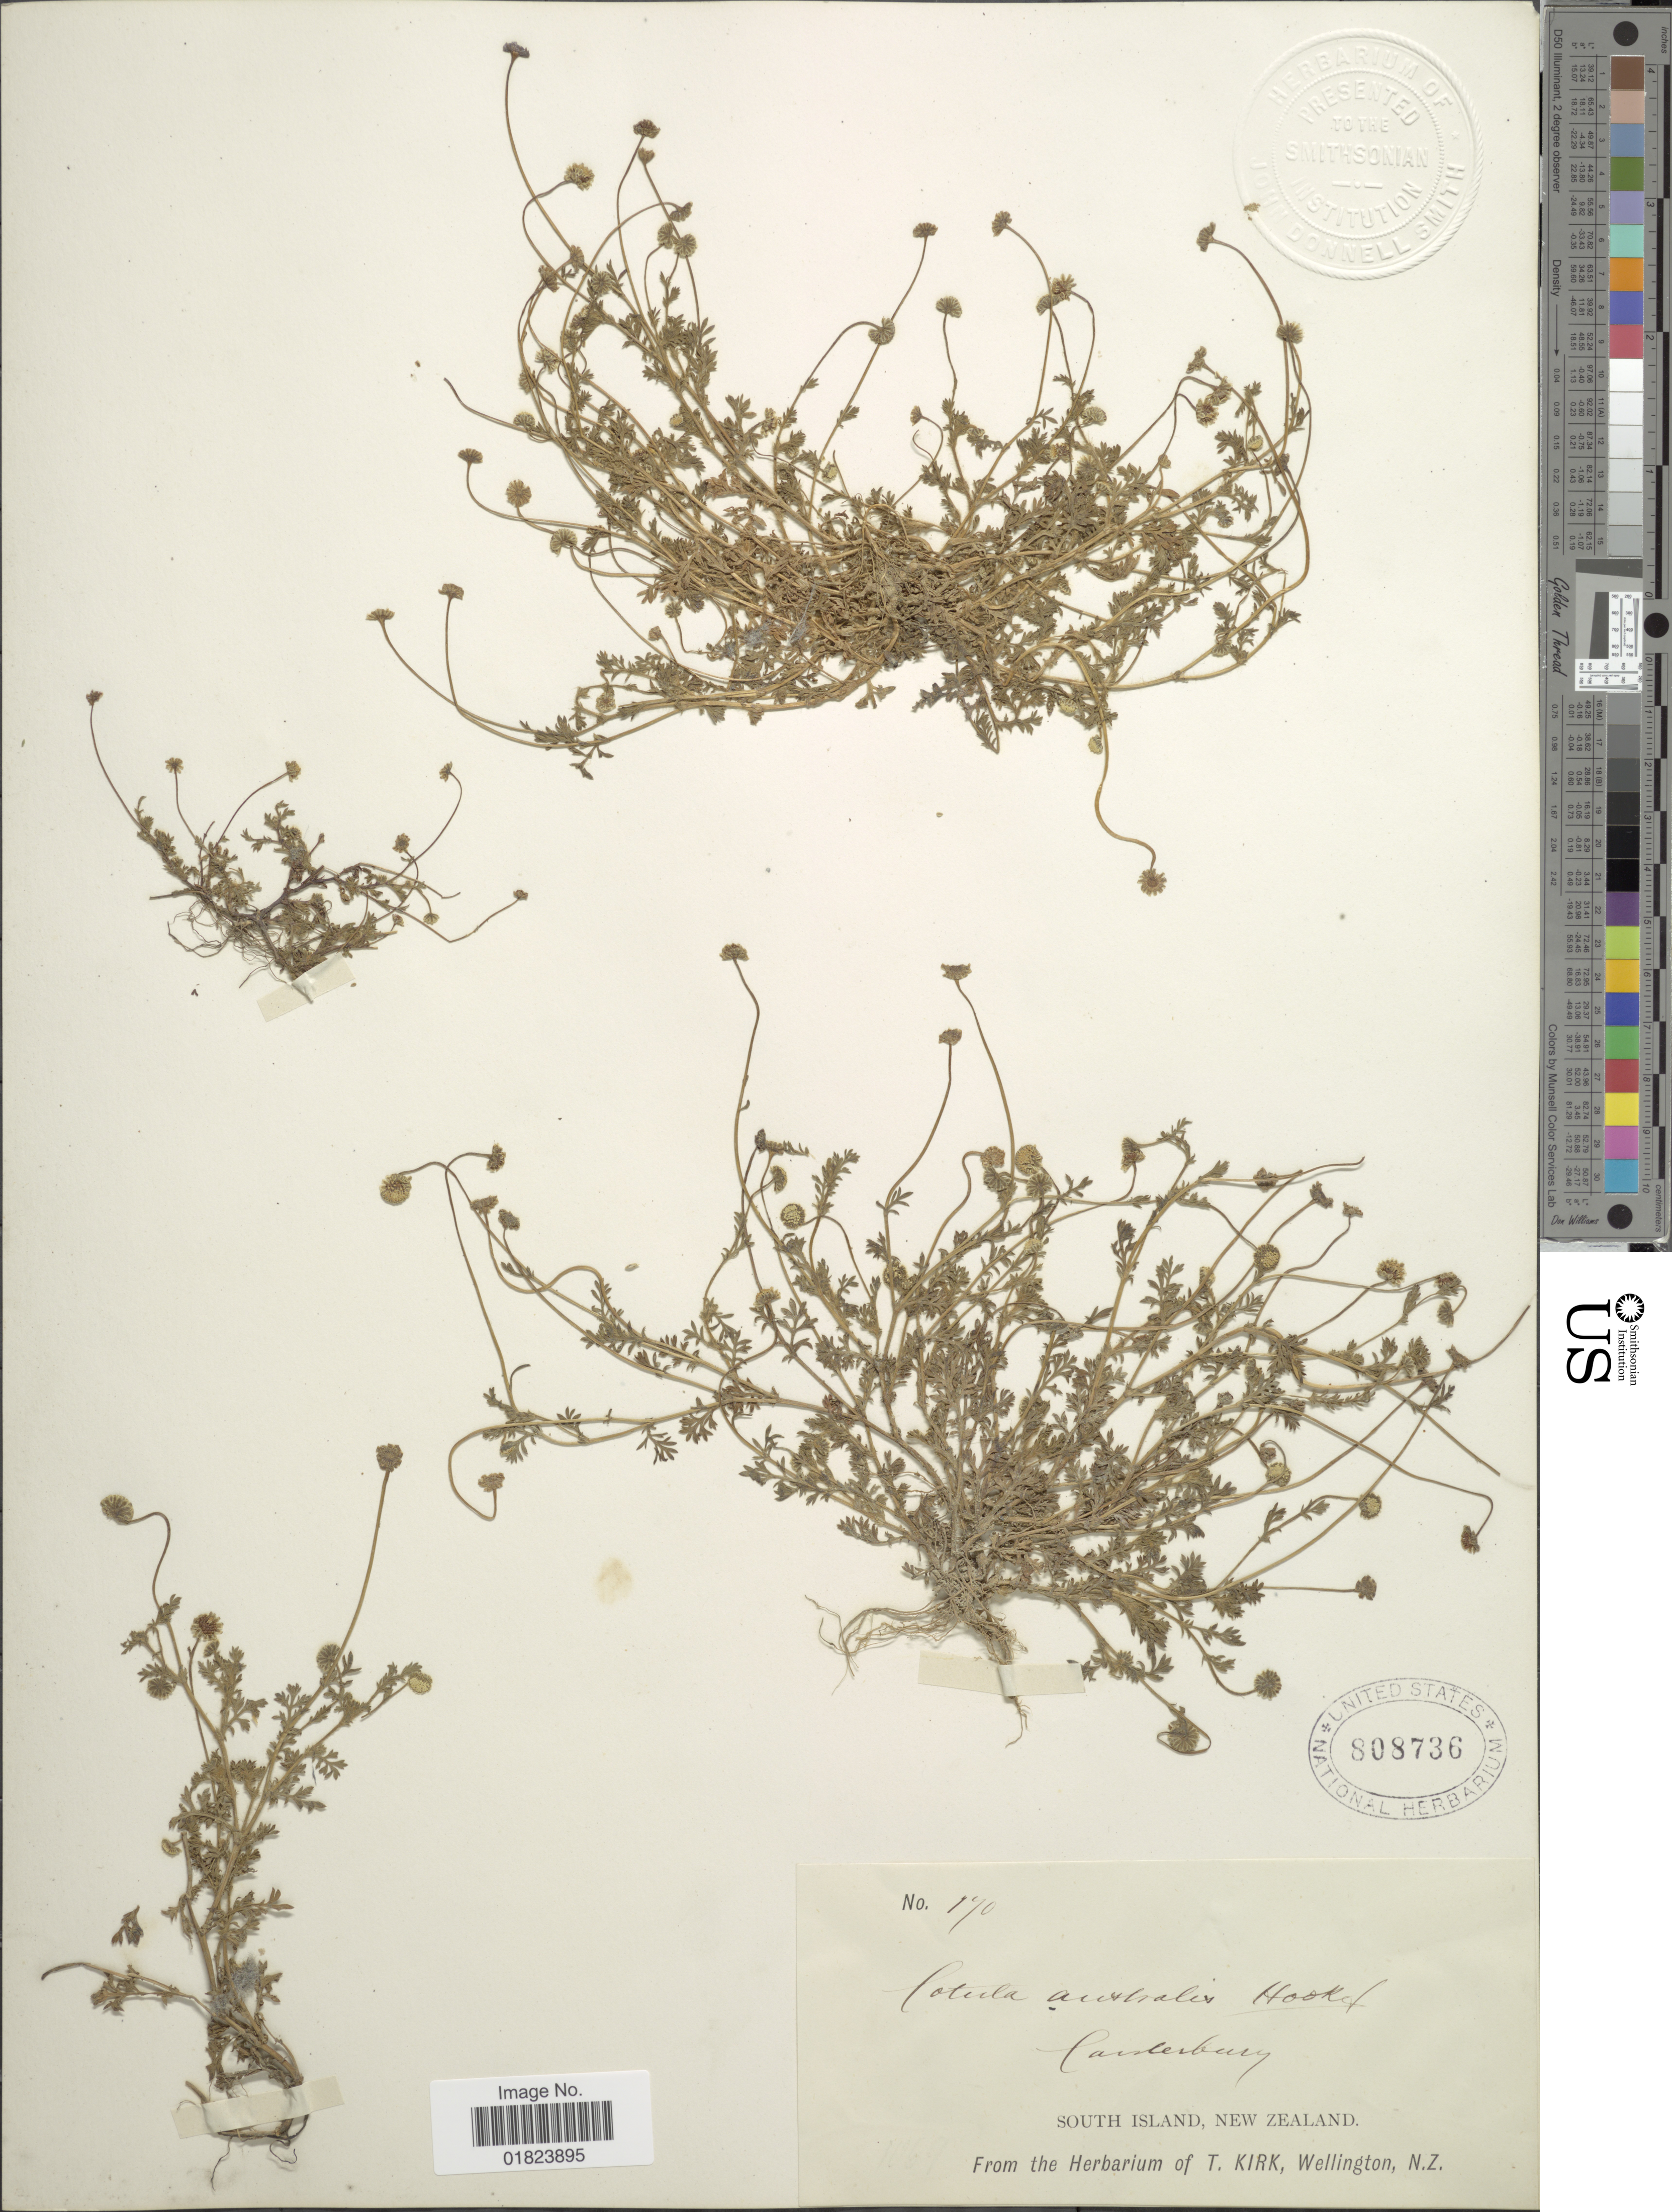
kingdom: Plantae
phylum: Tracheophyta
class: Magnoliopsida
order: Asterales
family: Asteraceae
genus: Cotula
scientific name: Cotula australis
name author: (Sieber ex Spreng.) Hook. f.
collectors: ex Herb. T. Kirk, Wellington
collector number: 170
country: New Zealand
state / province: Canterbury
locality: South Island.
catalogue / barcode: US 808736